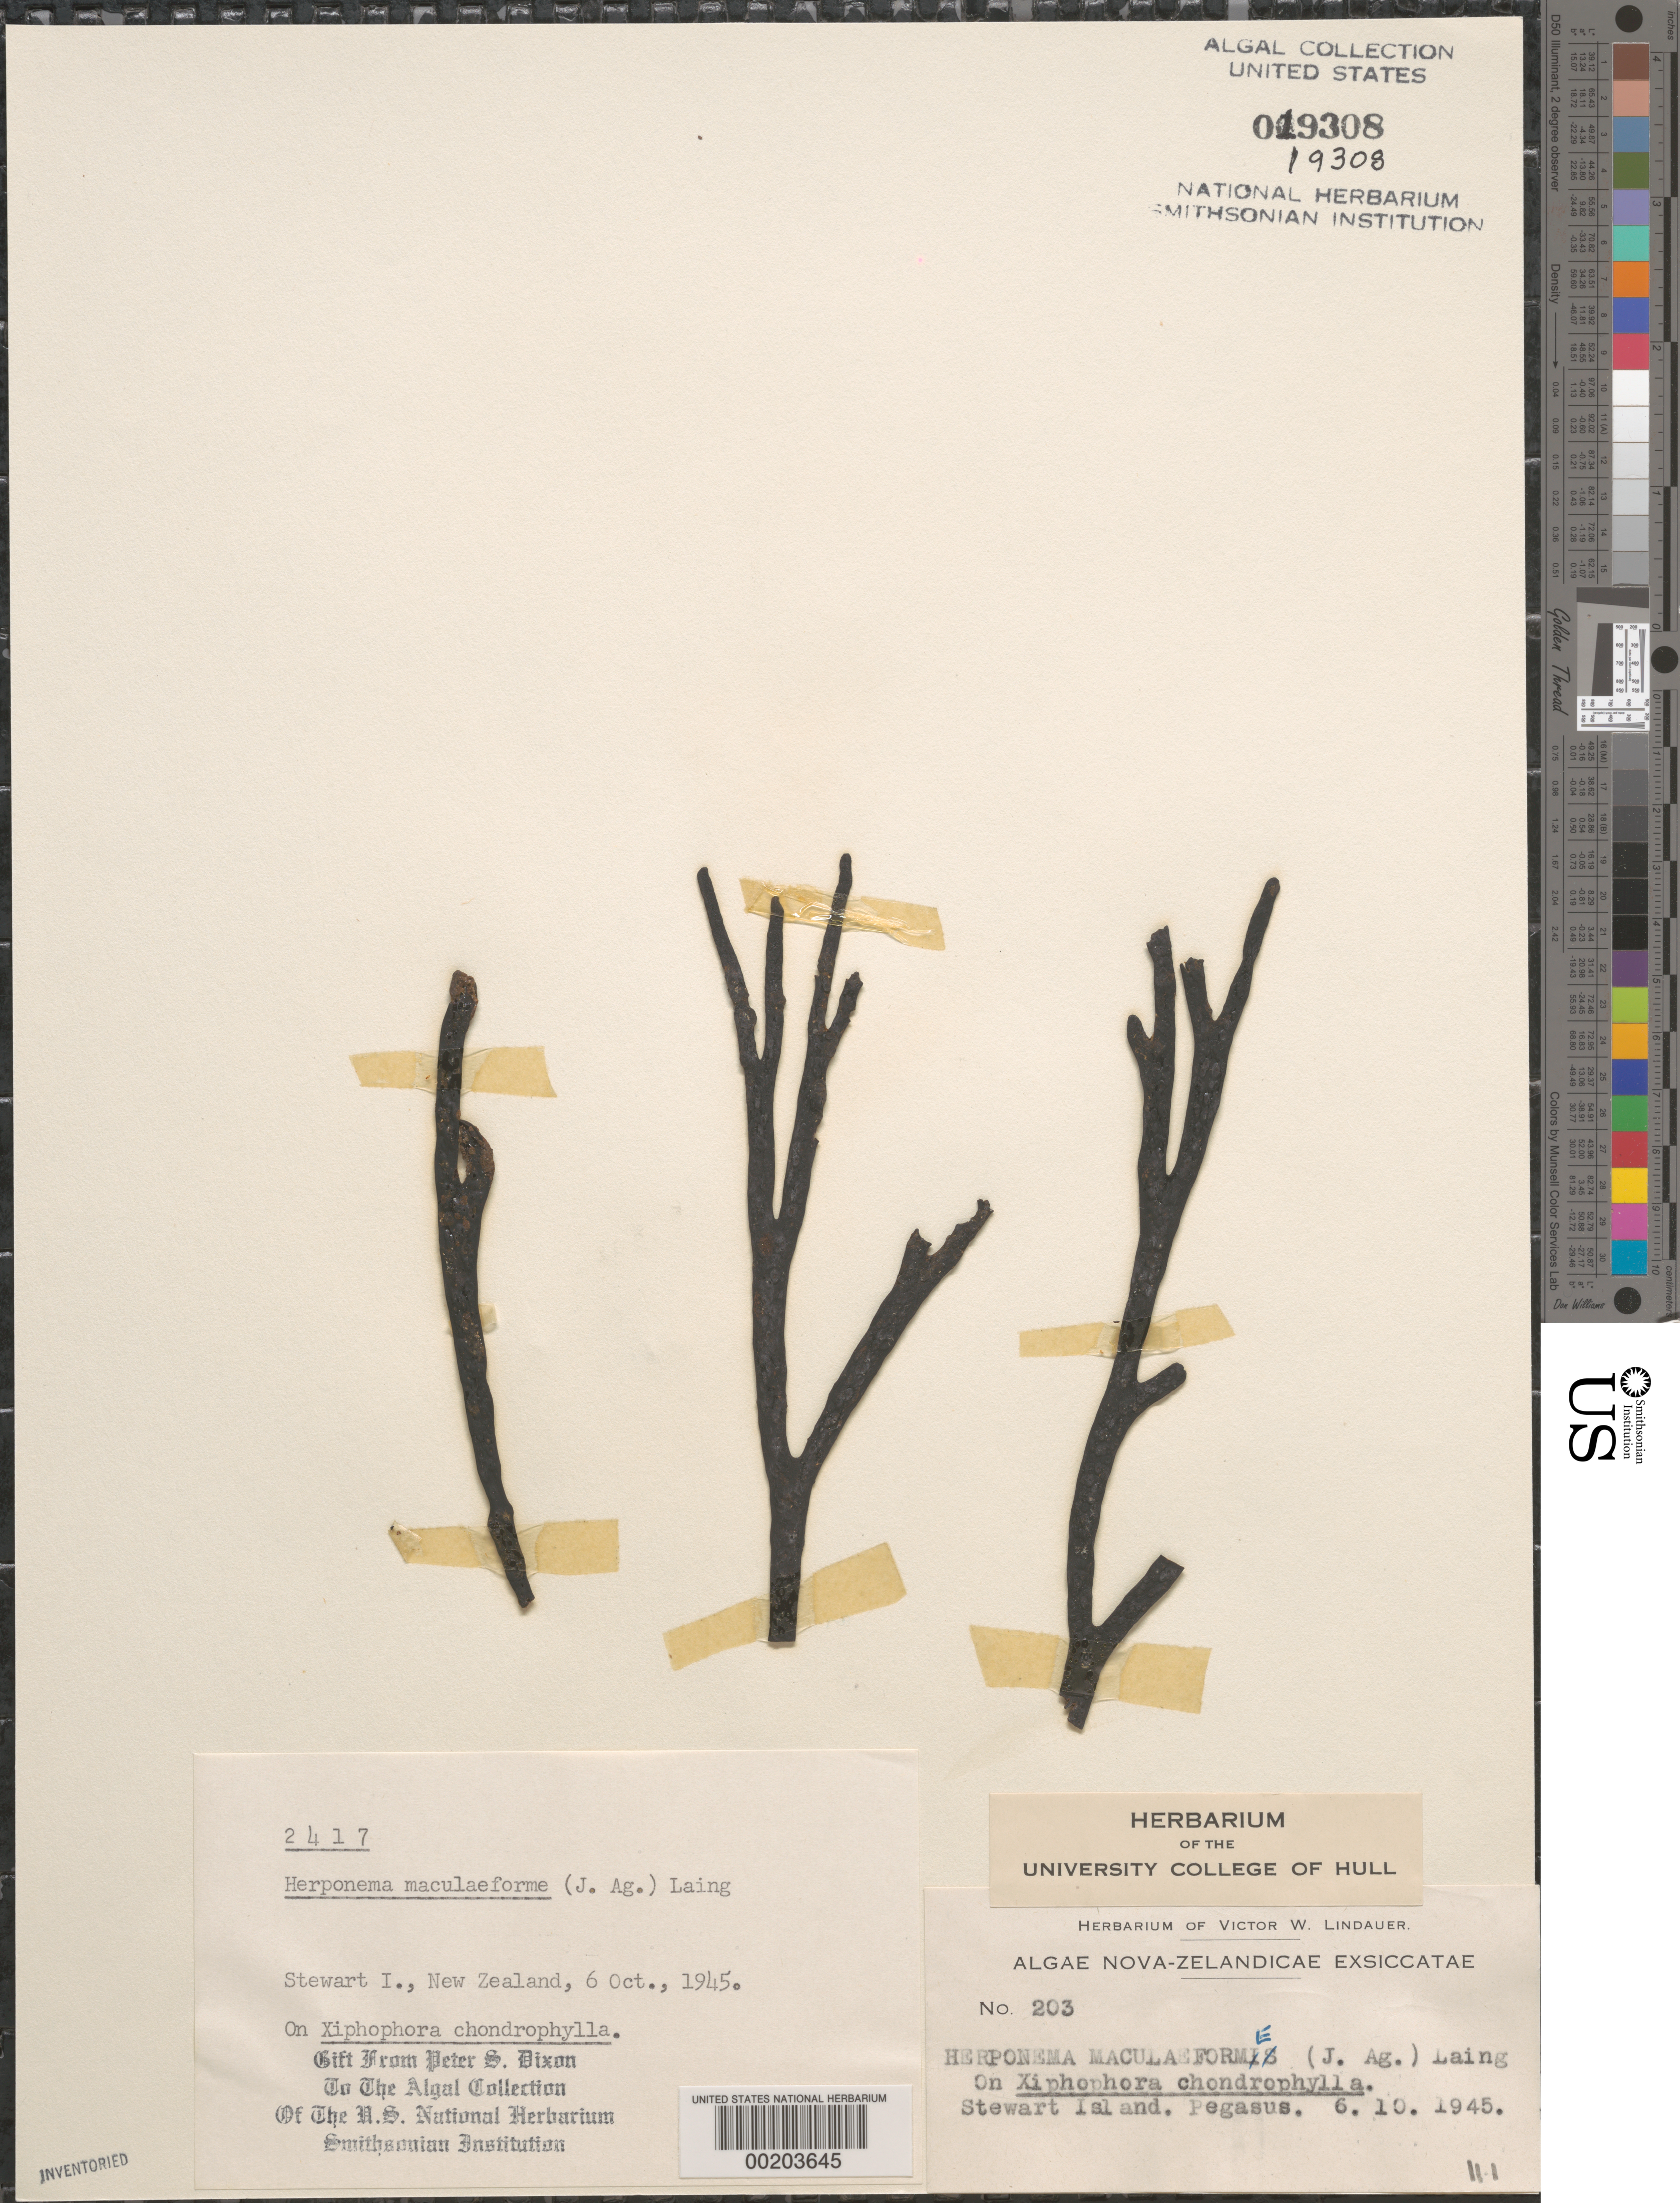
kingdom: Chromista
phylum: Ochrophyta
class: Phaeophyceae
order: Ectocarpales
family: Acinetosporaceae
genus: Herponema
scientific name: Herponema maculaeforme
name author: (J. Agardh) Laing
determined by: Dixon, P. S.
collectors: V. Lindauer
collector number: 203 & PSD 2417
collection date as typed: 06 Oct 1945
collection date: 1945-10-06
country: New Zealand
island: Stewart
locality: Pegasus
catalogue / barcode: US 19308